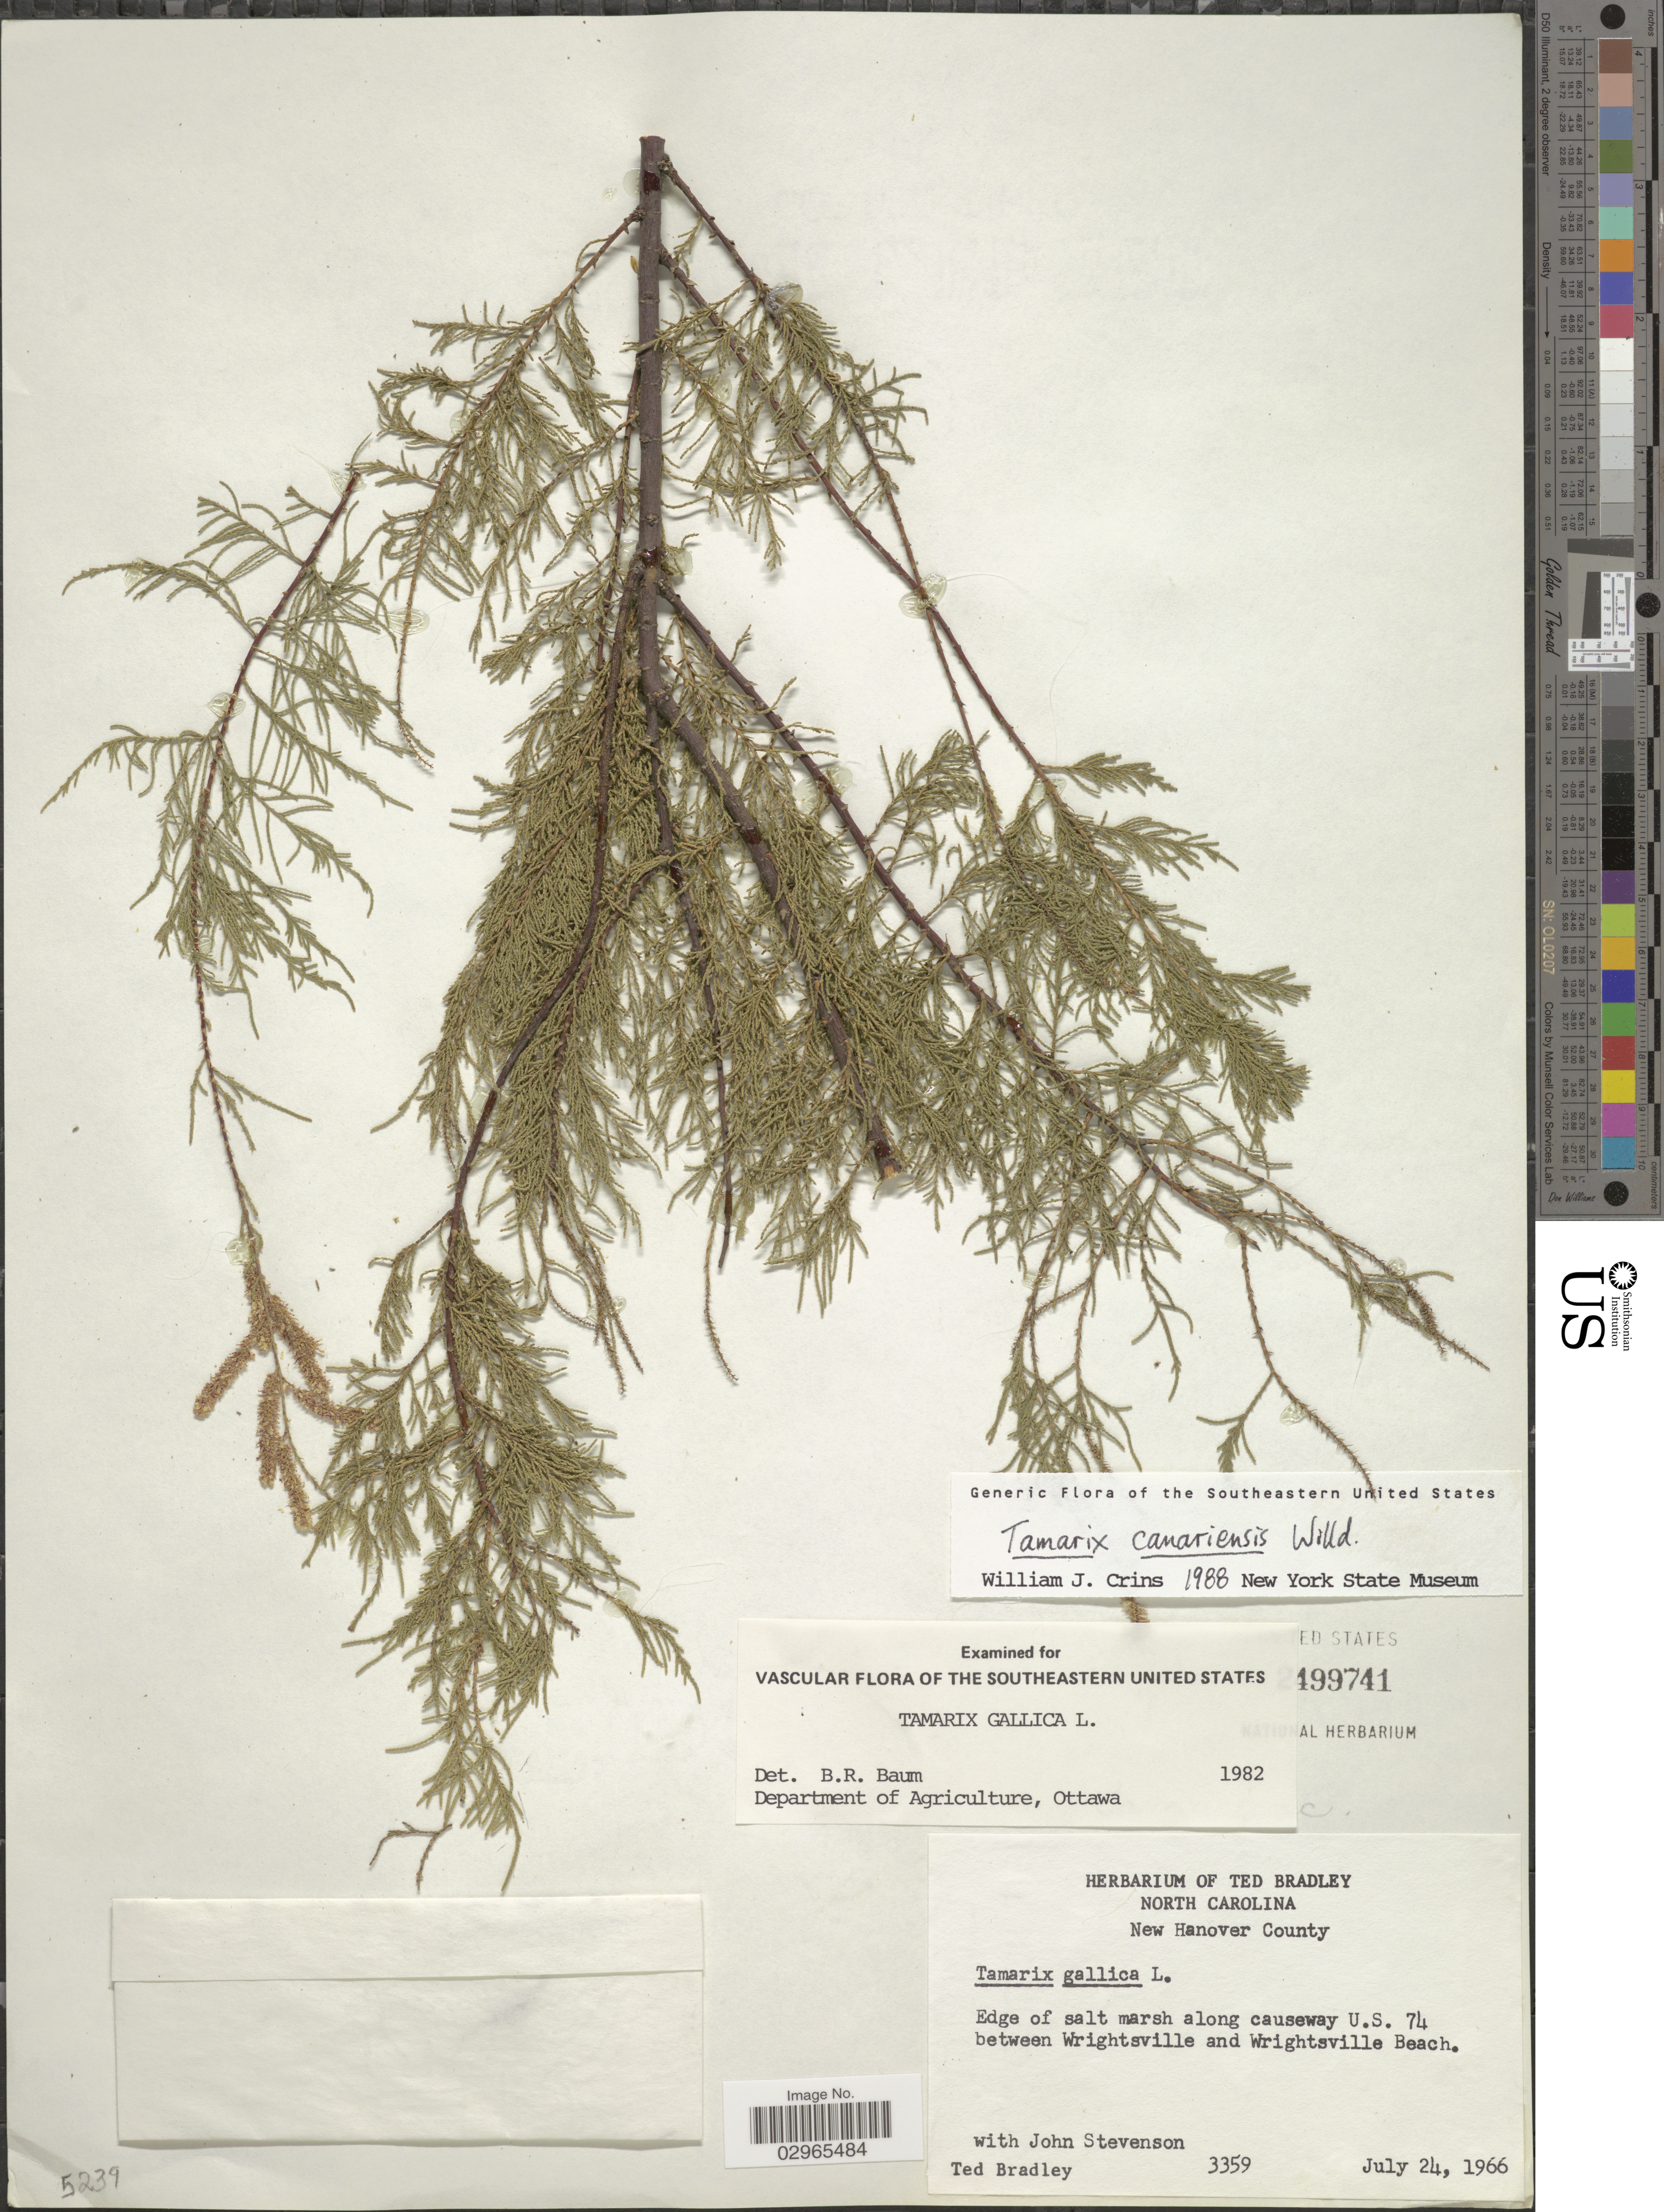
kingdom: Plantae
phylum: Tracheophyta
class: Magnoliopsida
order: Caryophyllales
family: Tamaricaceae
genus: Tamarix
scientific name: Tamarix canariensis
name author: Willd.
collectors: T. Bradley & J. Stevenson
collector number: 3359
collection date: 1966-07-24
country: United States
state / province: North Carolina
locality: New Hanover County. Edge of salt marsh along causeway U.S. 74 between Wrightsville and Wrightsville Beach.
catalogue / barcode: US 2499741